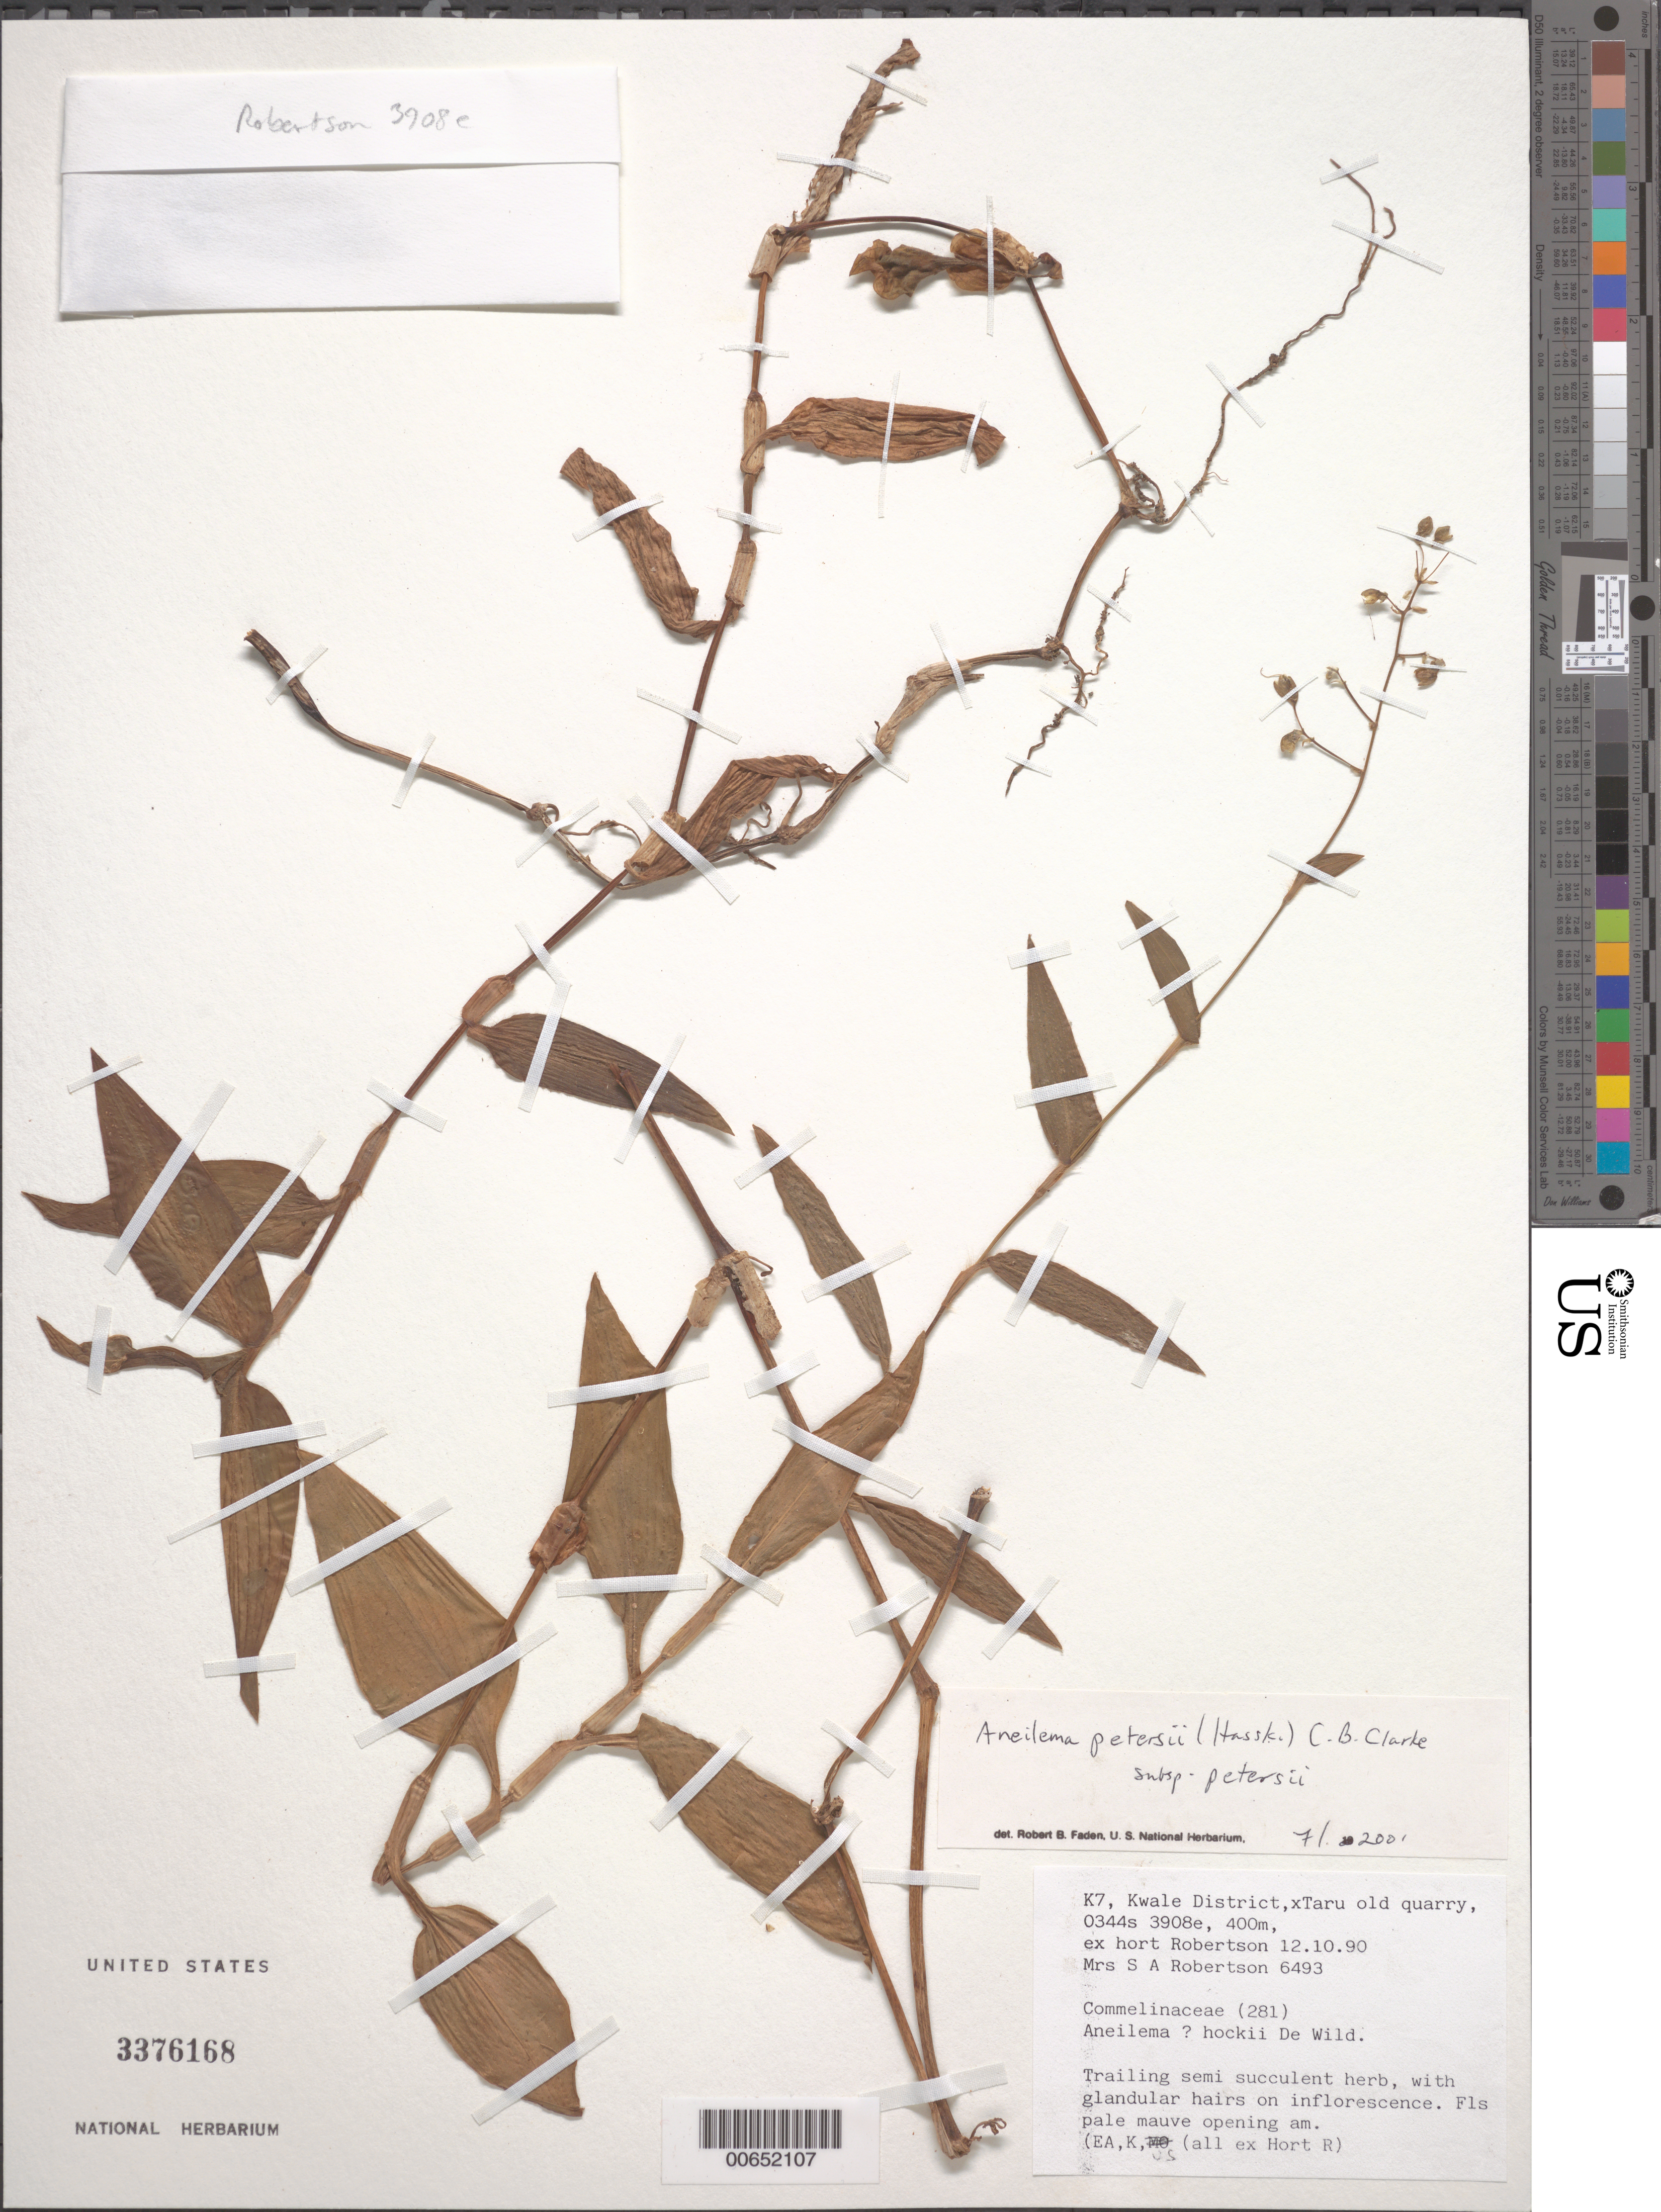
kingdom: Plantae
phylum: Tracheophyta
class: Liliopsida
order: Commelinales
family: Commelinaceae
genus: Aneilema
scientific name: Aneilema petersii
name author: (Hassk.) C.B. Clarke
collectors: Mrs. S. A. Robertson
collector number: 6493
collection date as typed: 12 Oct 1990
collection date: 1990-10-12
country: Kenya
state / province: Kwale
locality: K7, kwale dist., xtaru old quarry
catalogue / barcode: US 3376168